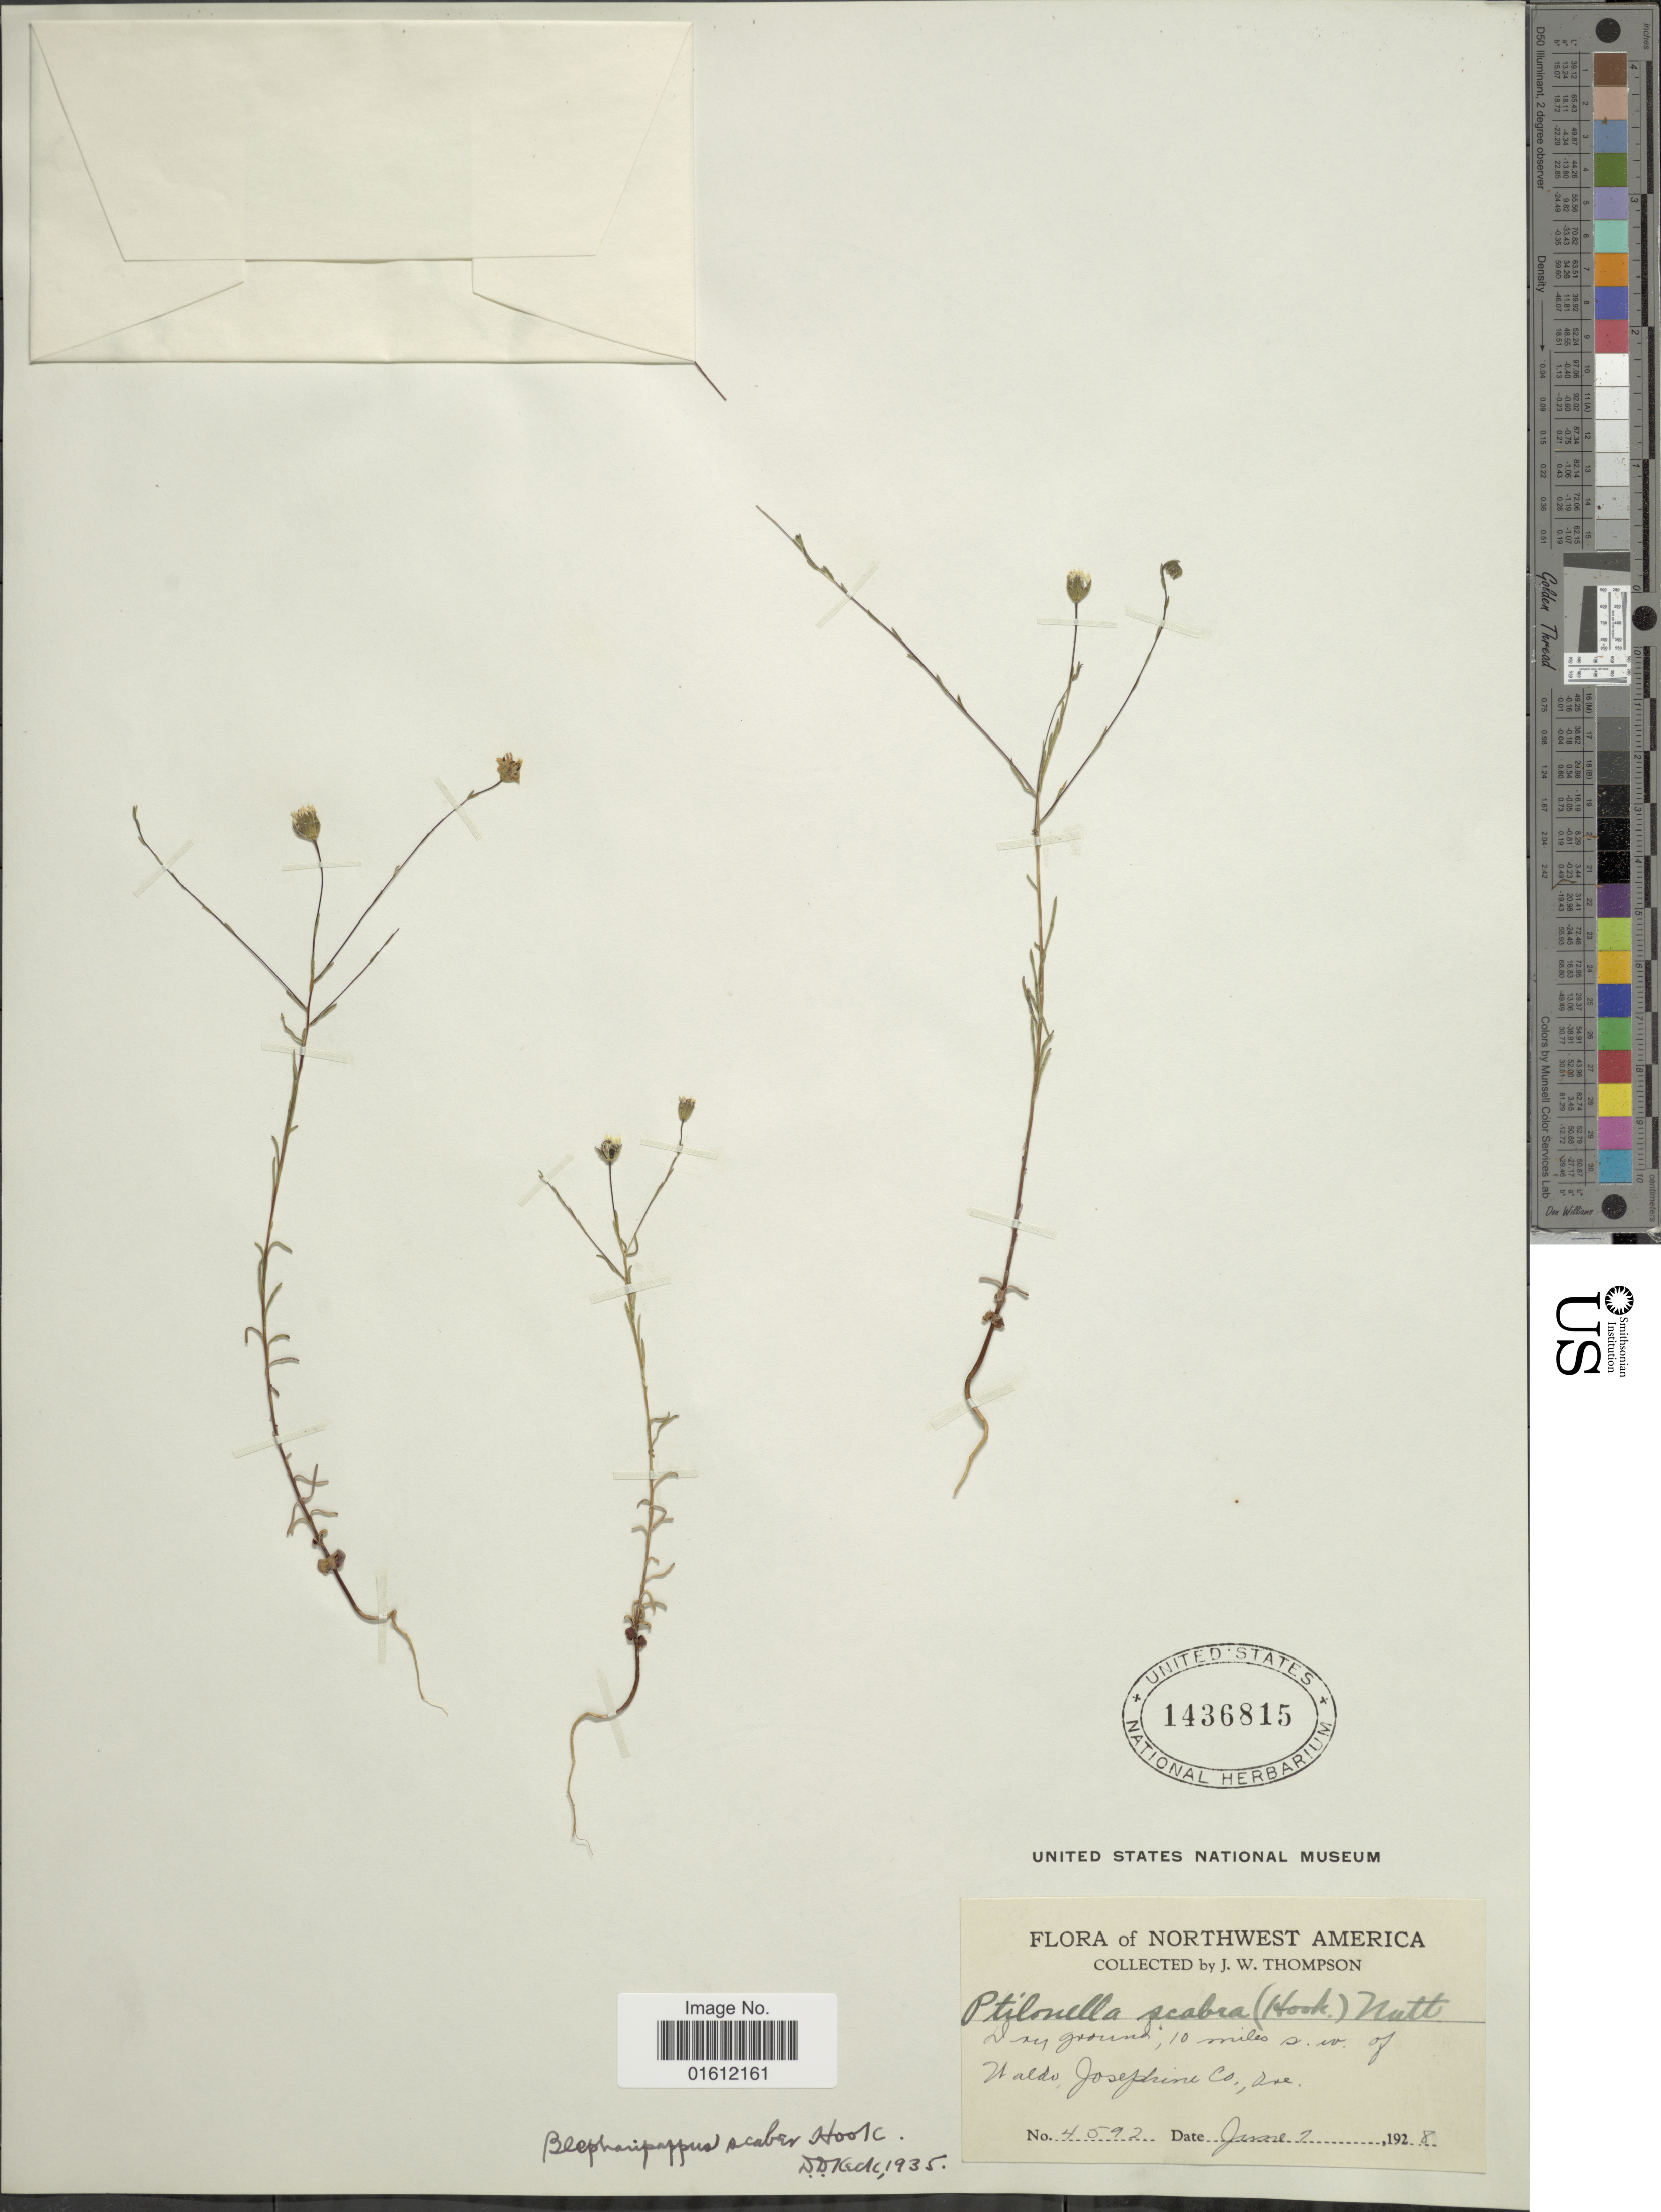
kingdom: Plantae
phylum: Tracheophyta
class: Magnoliopsida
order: Asterales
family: Asteraceae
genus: Blepharipappus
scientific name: Blepharipappus scaber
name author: Hook.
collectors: J. W. Thompson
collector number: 4592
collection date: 1928-06-01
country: United States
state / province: Oregon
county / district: Josephine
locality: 10 miles s.w. of Haldo Josephine Co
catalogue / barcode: US 1436815